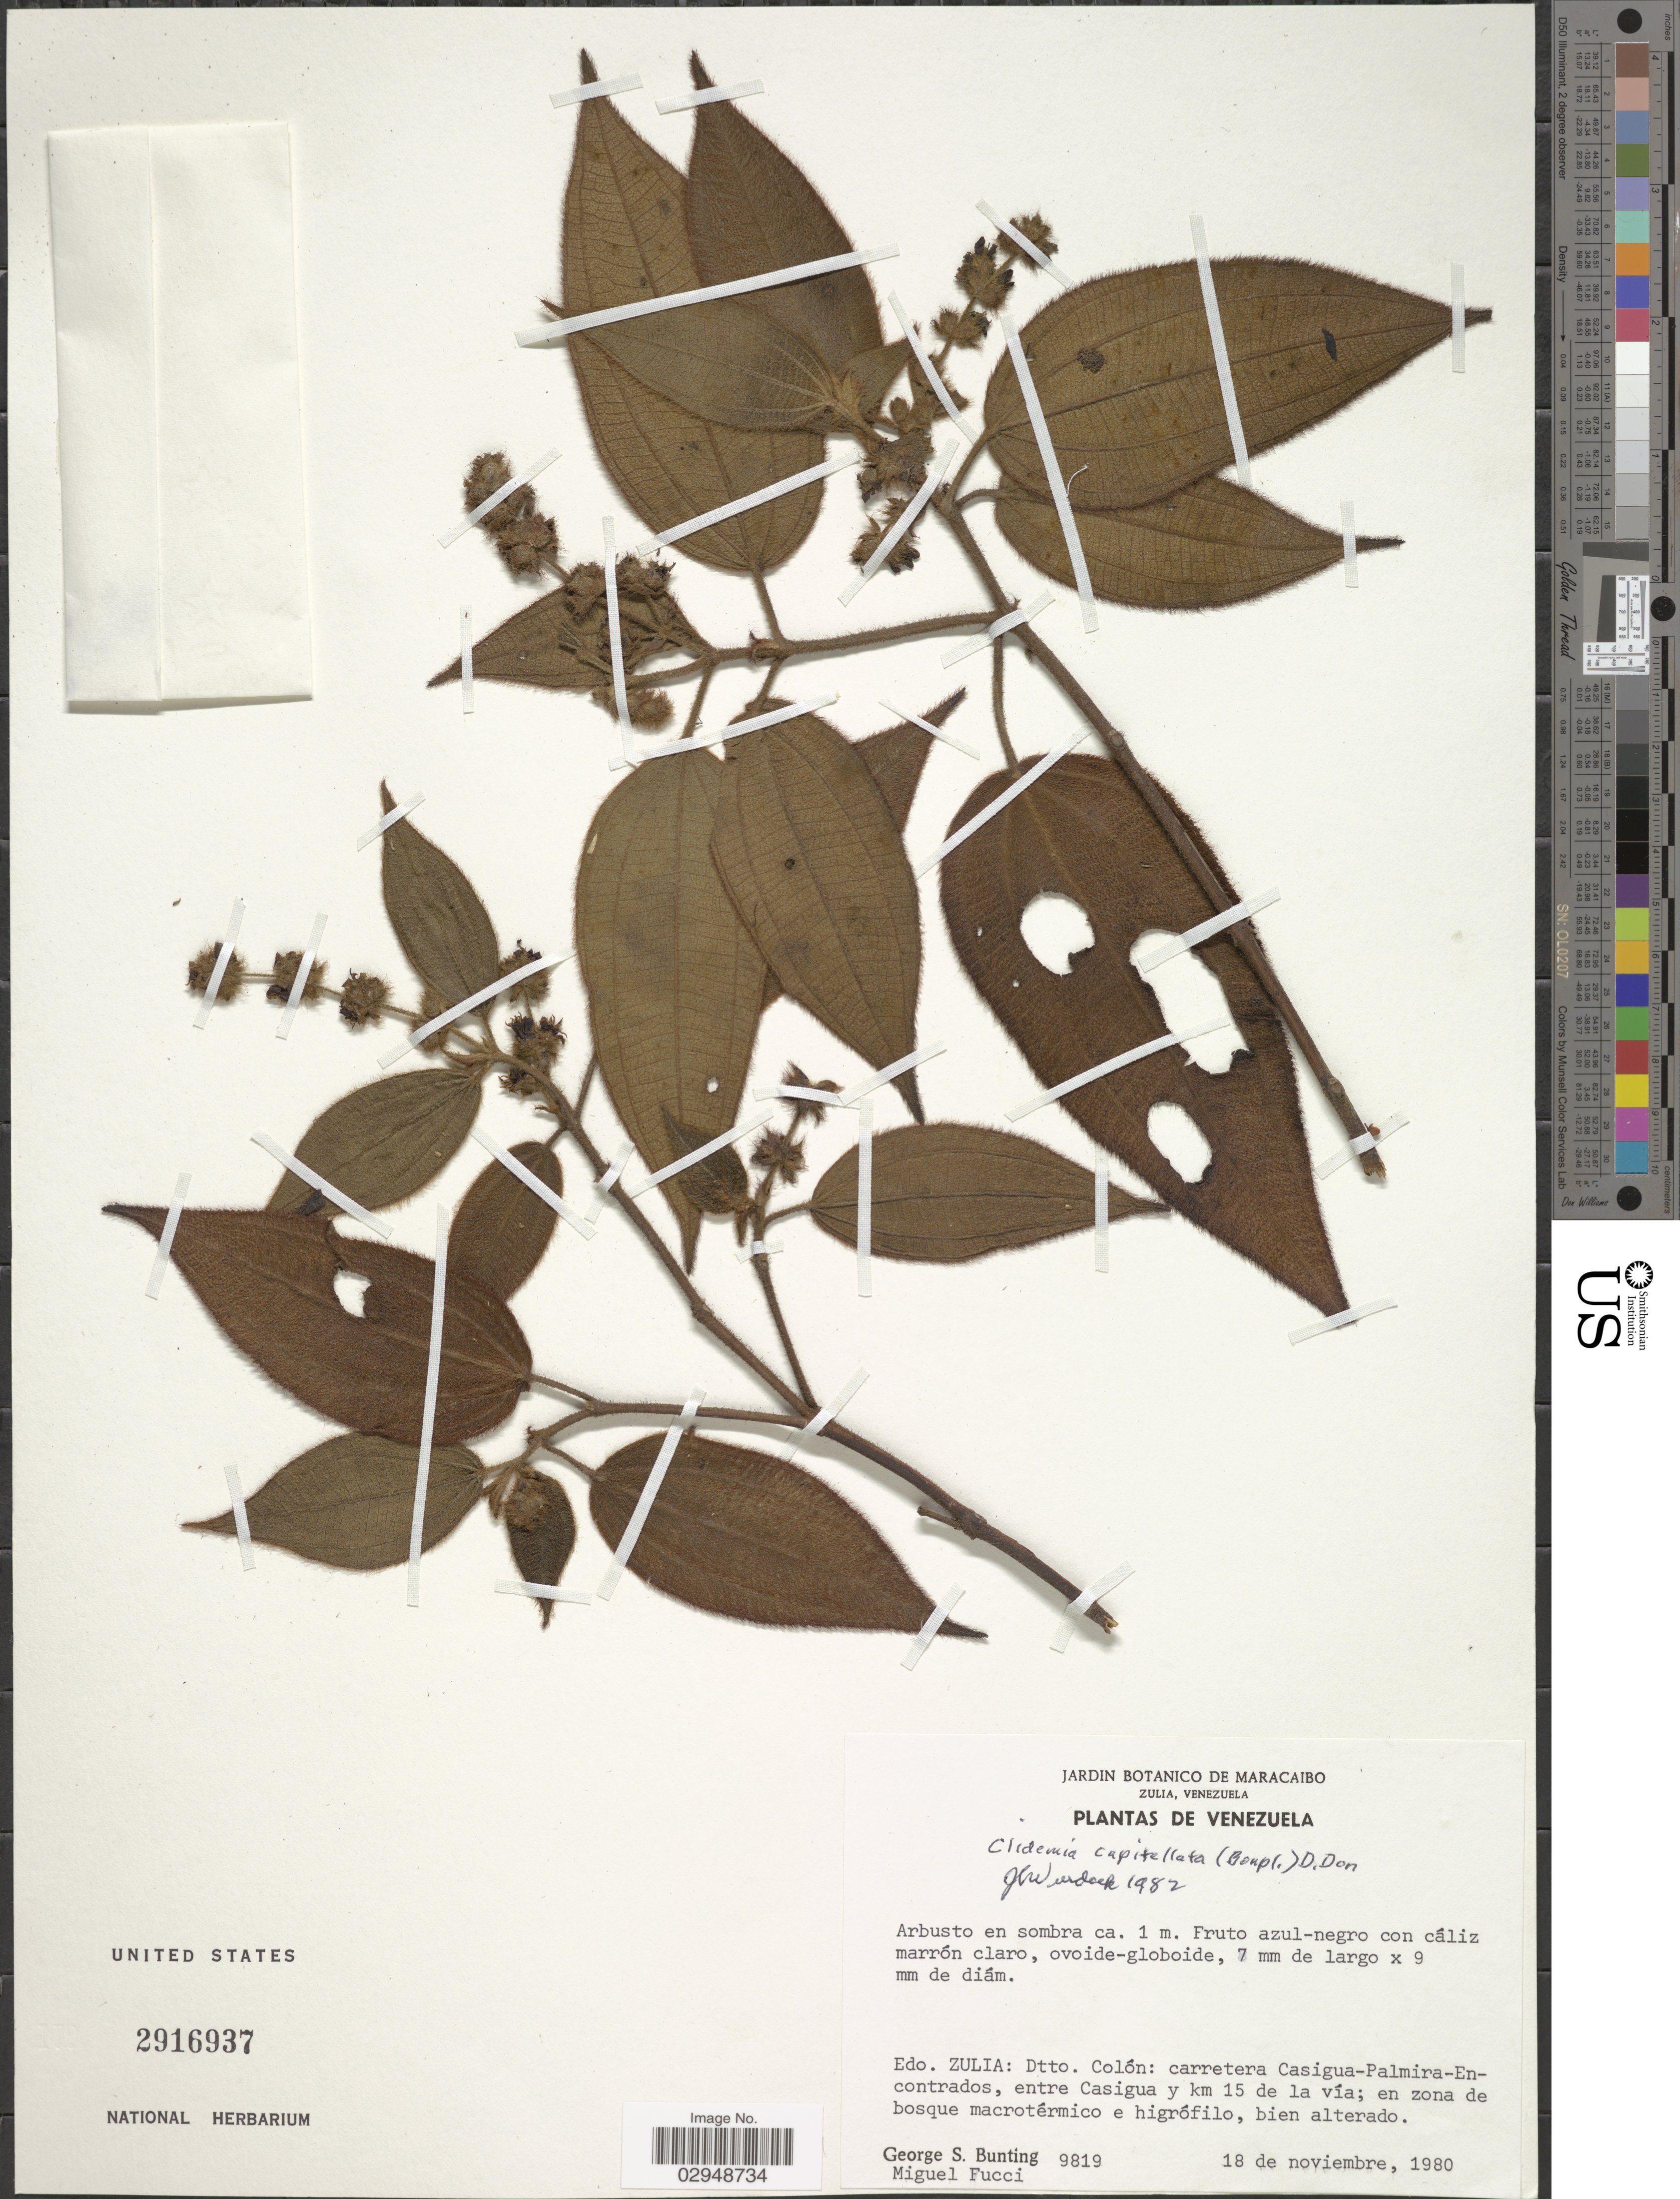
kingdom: Plantae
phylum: Tracheophyta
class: Magnoliopsida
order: Myrtales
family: Melastomataceae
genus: Clidemia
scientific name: Clidemia capitellata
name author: (Bonpl.) D. Don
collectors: G. S. Bunting & M. Fucci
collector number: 9819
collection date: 1980-11-18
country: Venezuela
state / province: Zulia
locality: Edo. Zulia: Dtto. Colón: carretera Casigua-Palmira-Encontrados, entre Casigua y km 15 de la vía.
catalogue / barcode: US 2916937